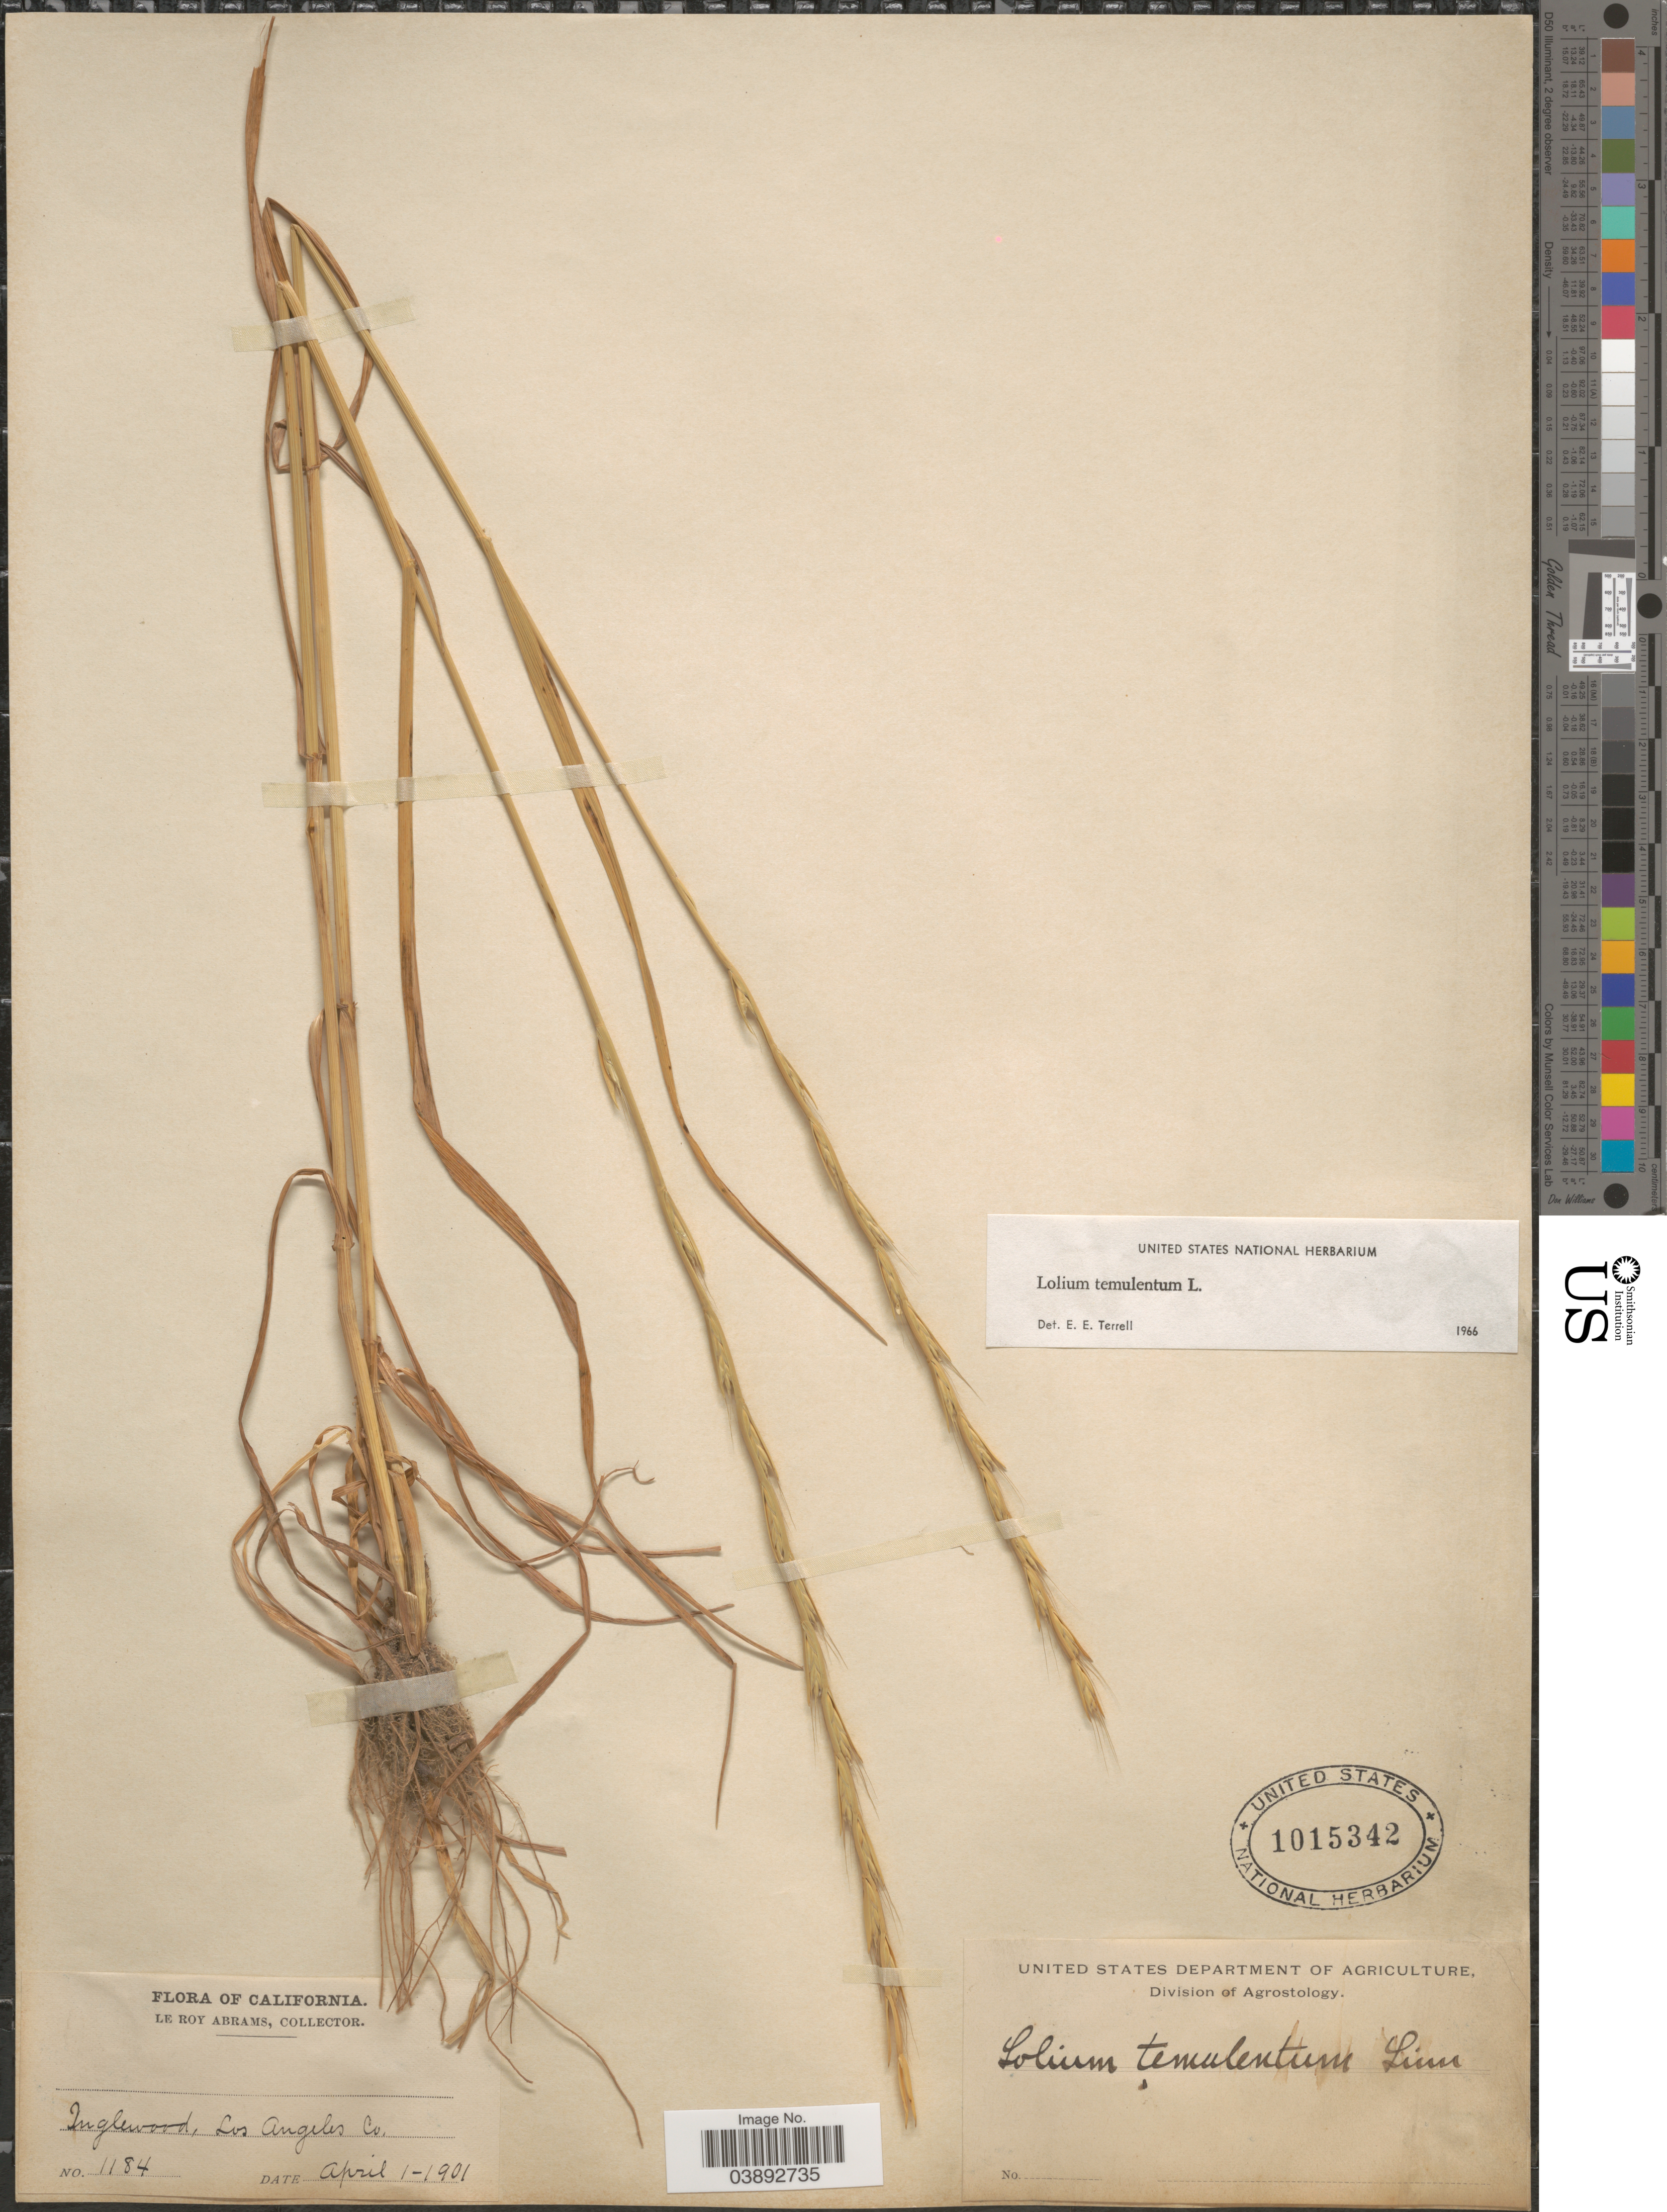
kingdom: Plantae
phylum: Tracheophyta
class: Liliopsida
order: Poales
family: Poaceae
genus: Lolium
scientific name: Lolium temulentum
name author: L.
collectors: L. Abrams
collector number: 1184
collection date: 1901-04-01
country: United States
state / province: California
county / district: Los Angeles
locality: Inglewood, Los Angeles Co.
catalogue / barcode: US 1015342